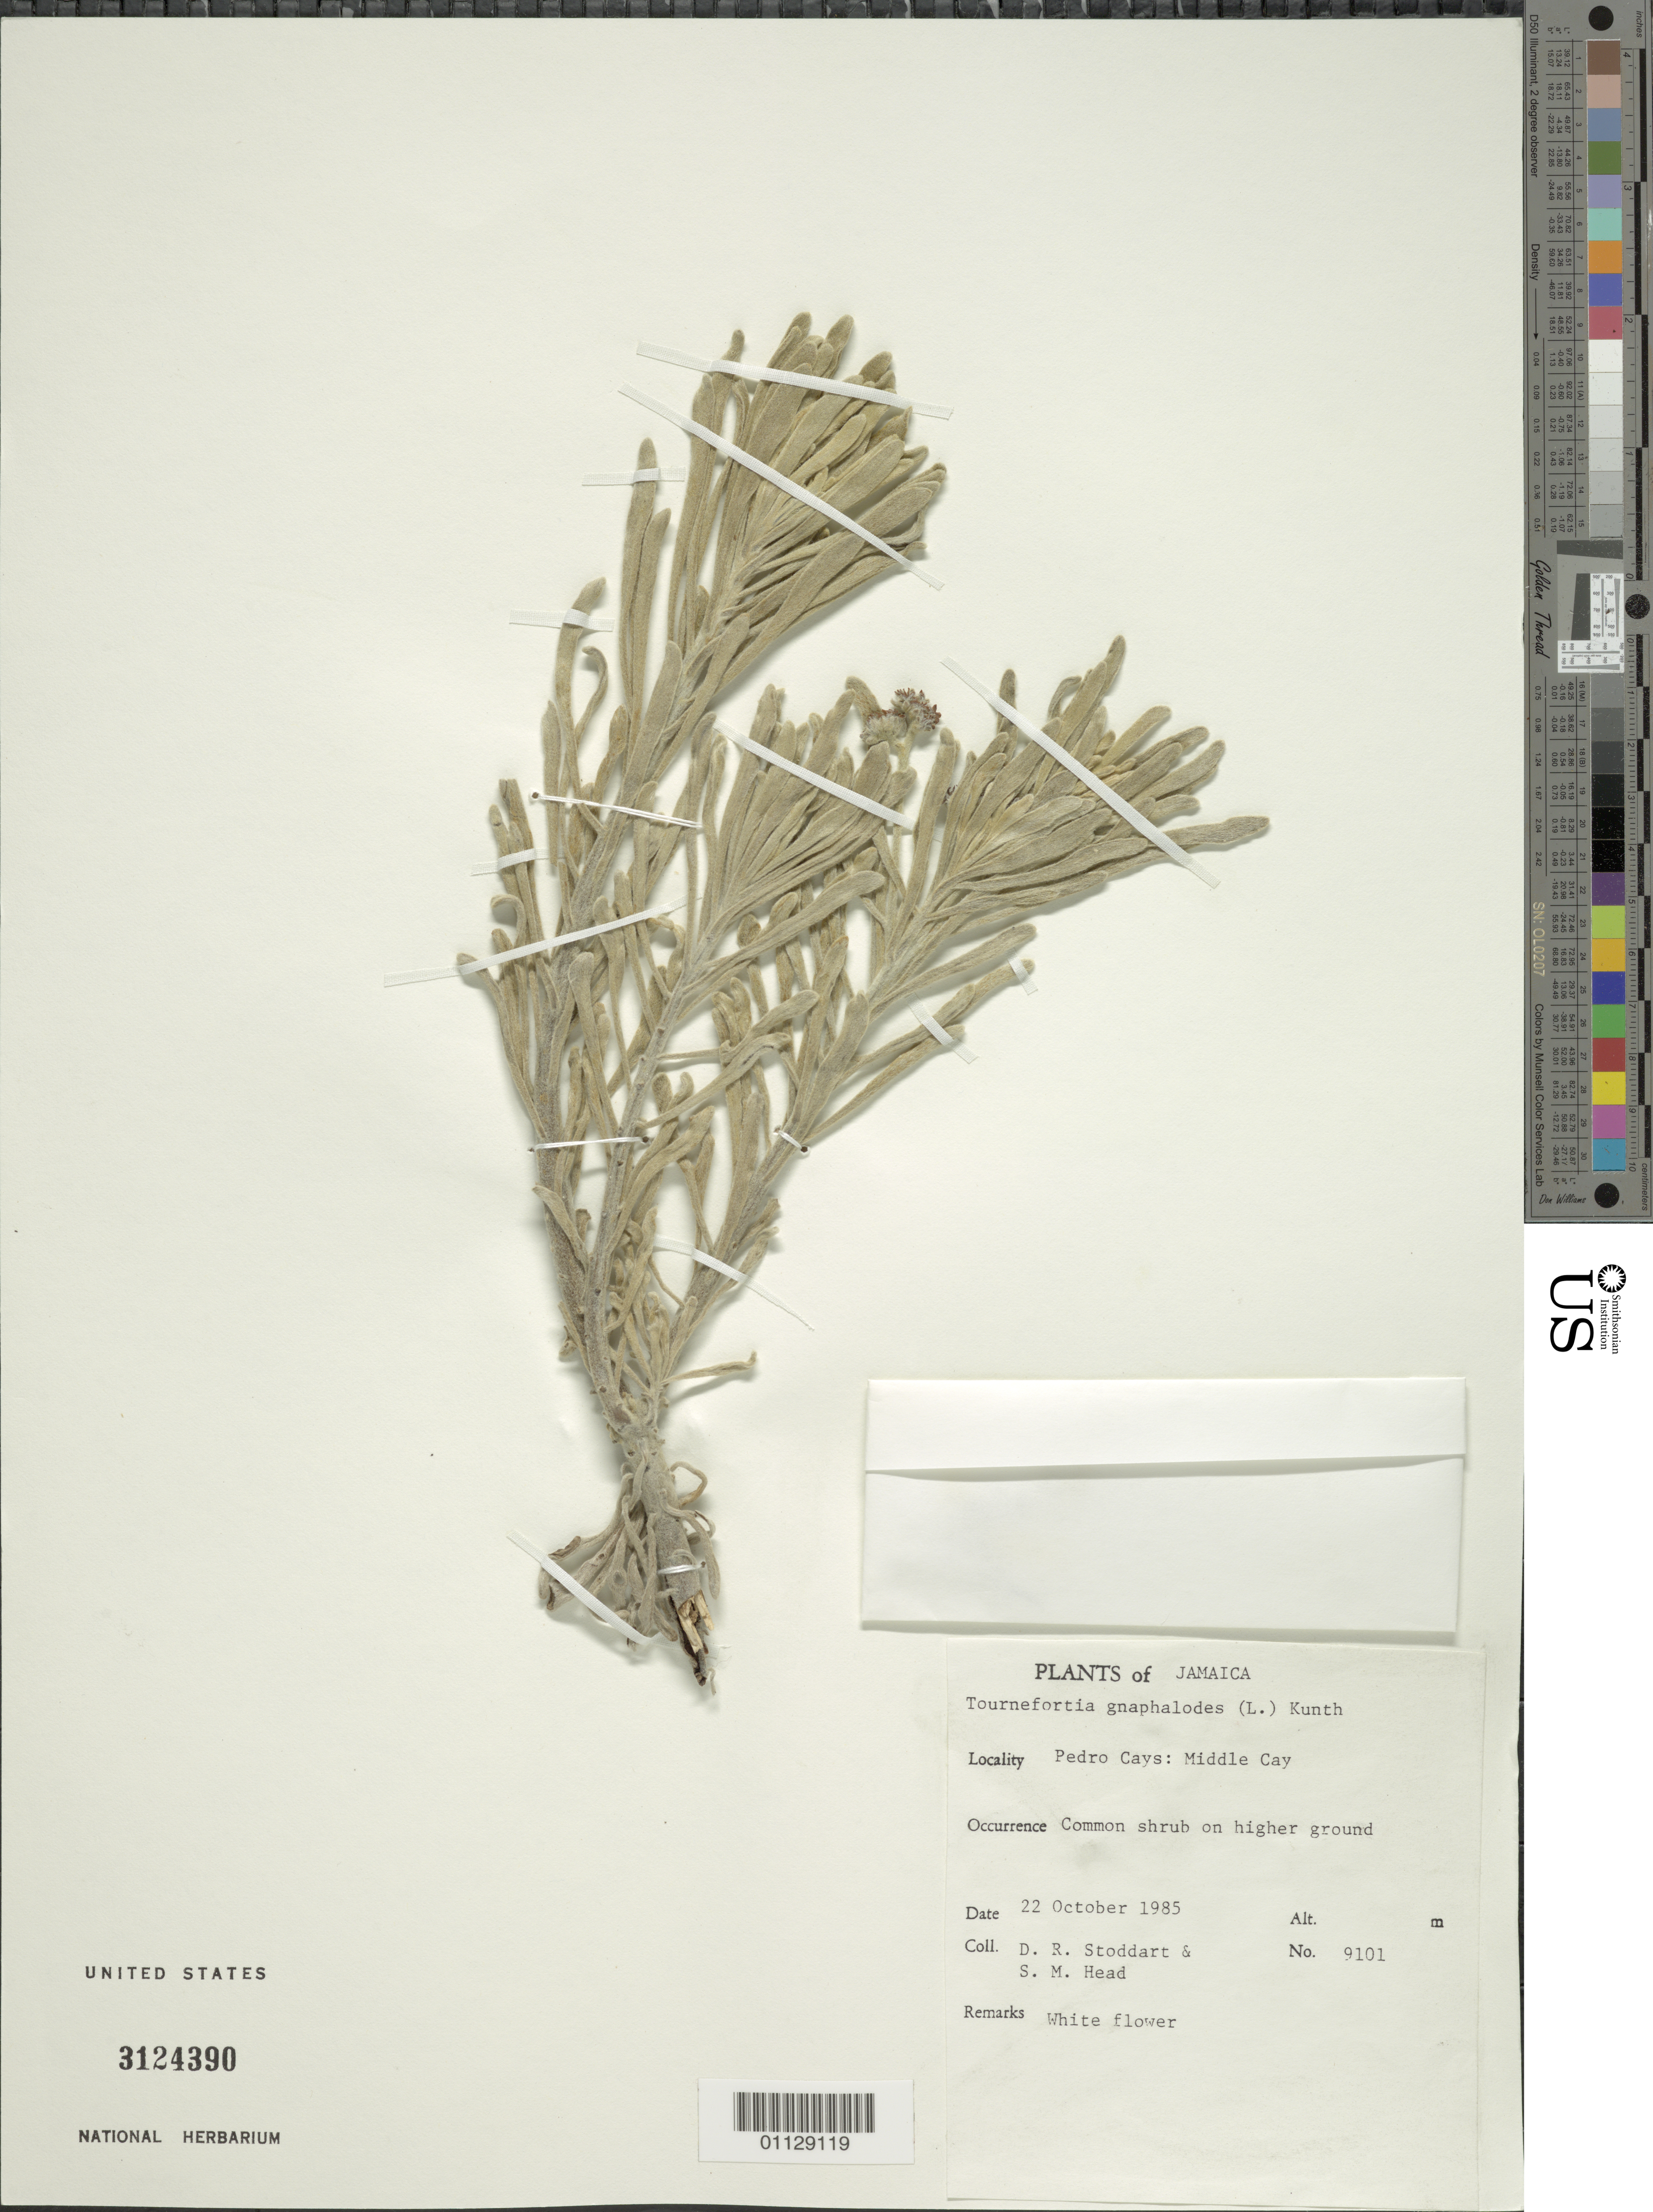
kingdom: Plantae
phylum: Tracheophyta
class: Magnoliopsida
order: Boraginales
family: Heliotropiaceae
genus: Tournefortia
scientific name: Tournefortia gnaphalodes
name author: (L.) R. Br.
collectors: D. R. Stoddart & S. Head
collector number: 9101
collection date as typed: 22 Oct 1985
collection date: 1985-10-22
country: Jamaica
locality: Common shrub on higher ground, Pedro Cays: Middle Cay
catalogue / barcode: US 3124390